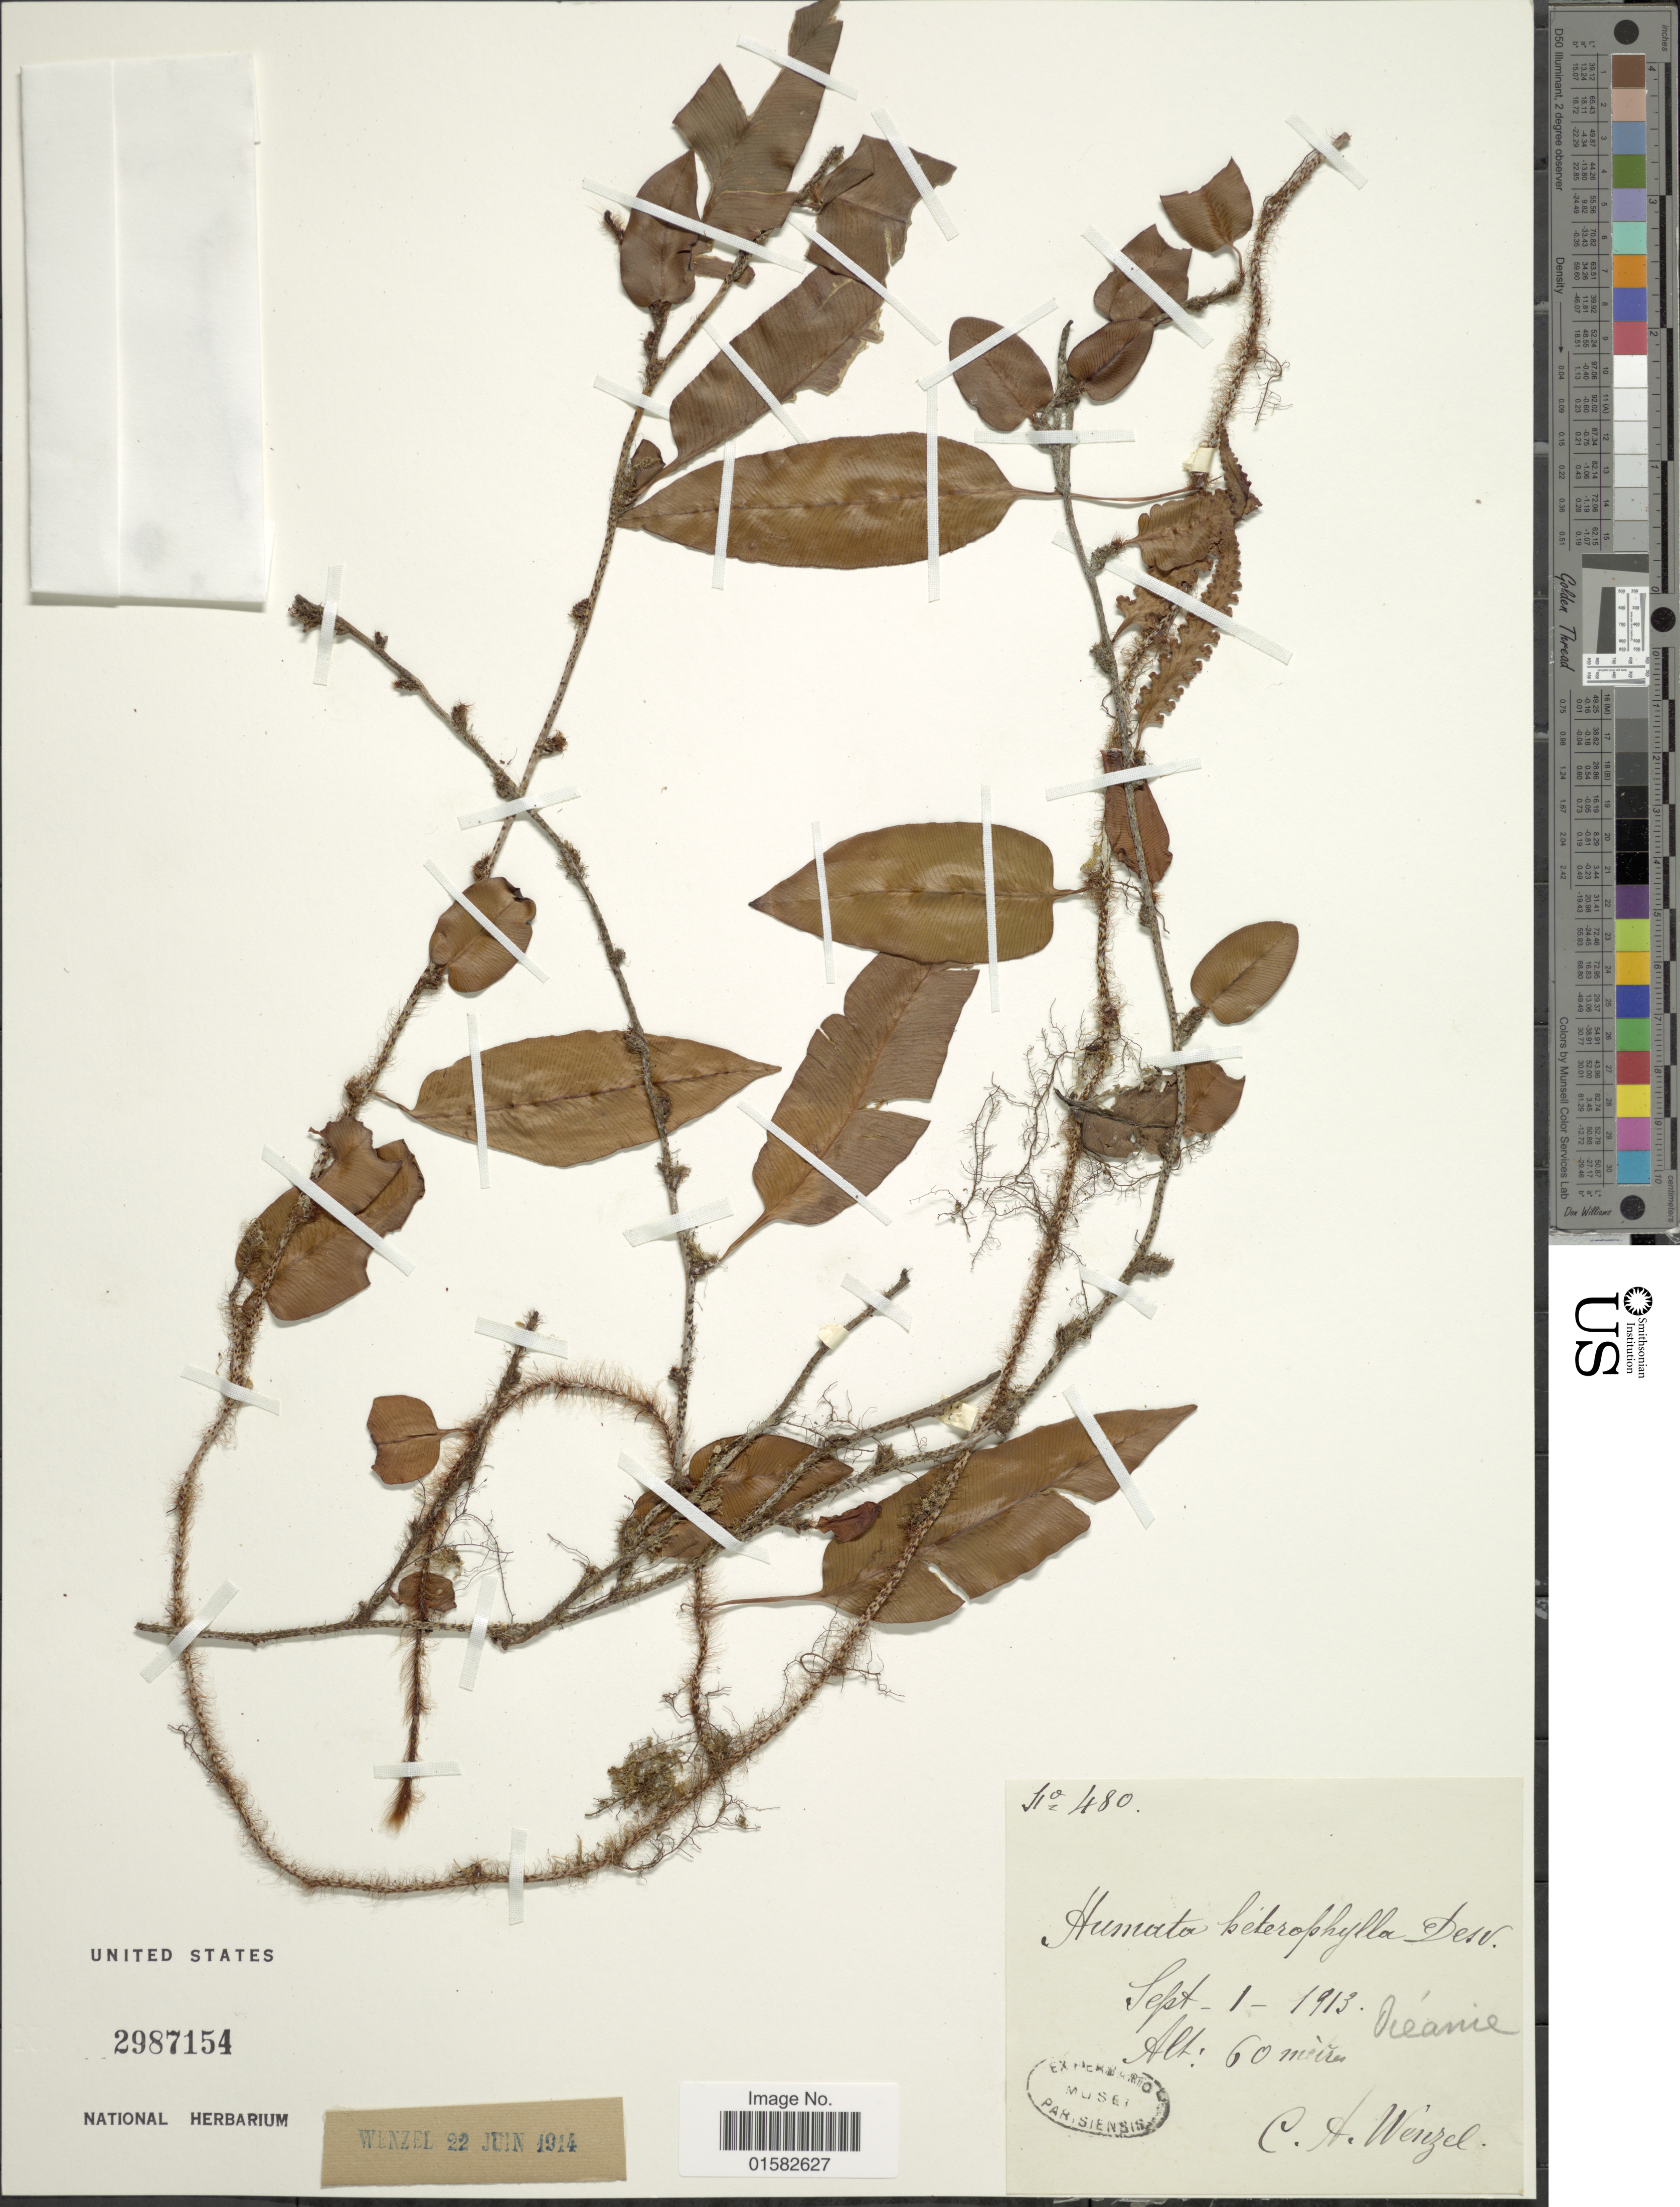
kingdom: Plantae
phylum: Tracheophyta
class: Polypodiopsida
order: Polypodiales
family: Davalliaceae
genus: Humata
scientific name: Humata heterophylla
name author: (Sm.) Desv.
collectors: C. Wenzel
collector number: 480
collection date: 1913-09-01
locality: Oceanie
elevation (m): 60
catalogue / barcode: US 2987154